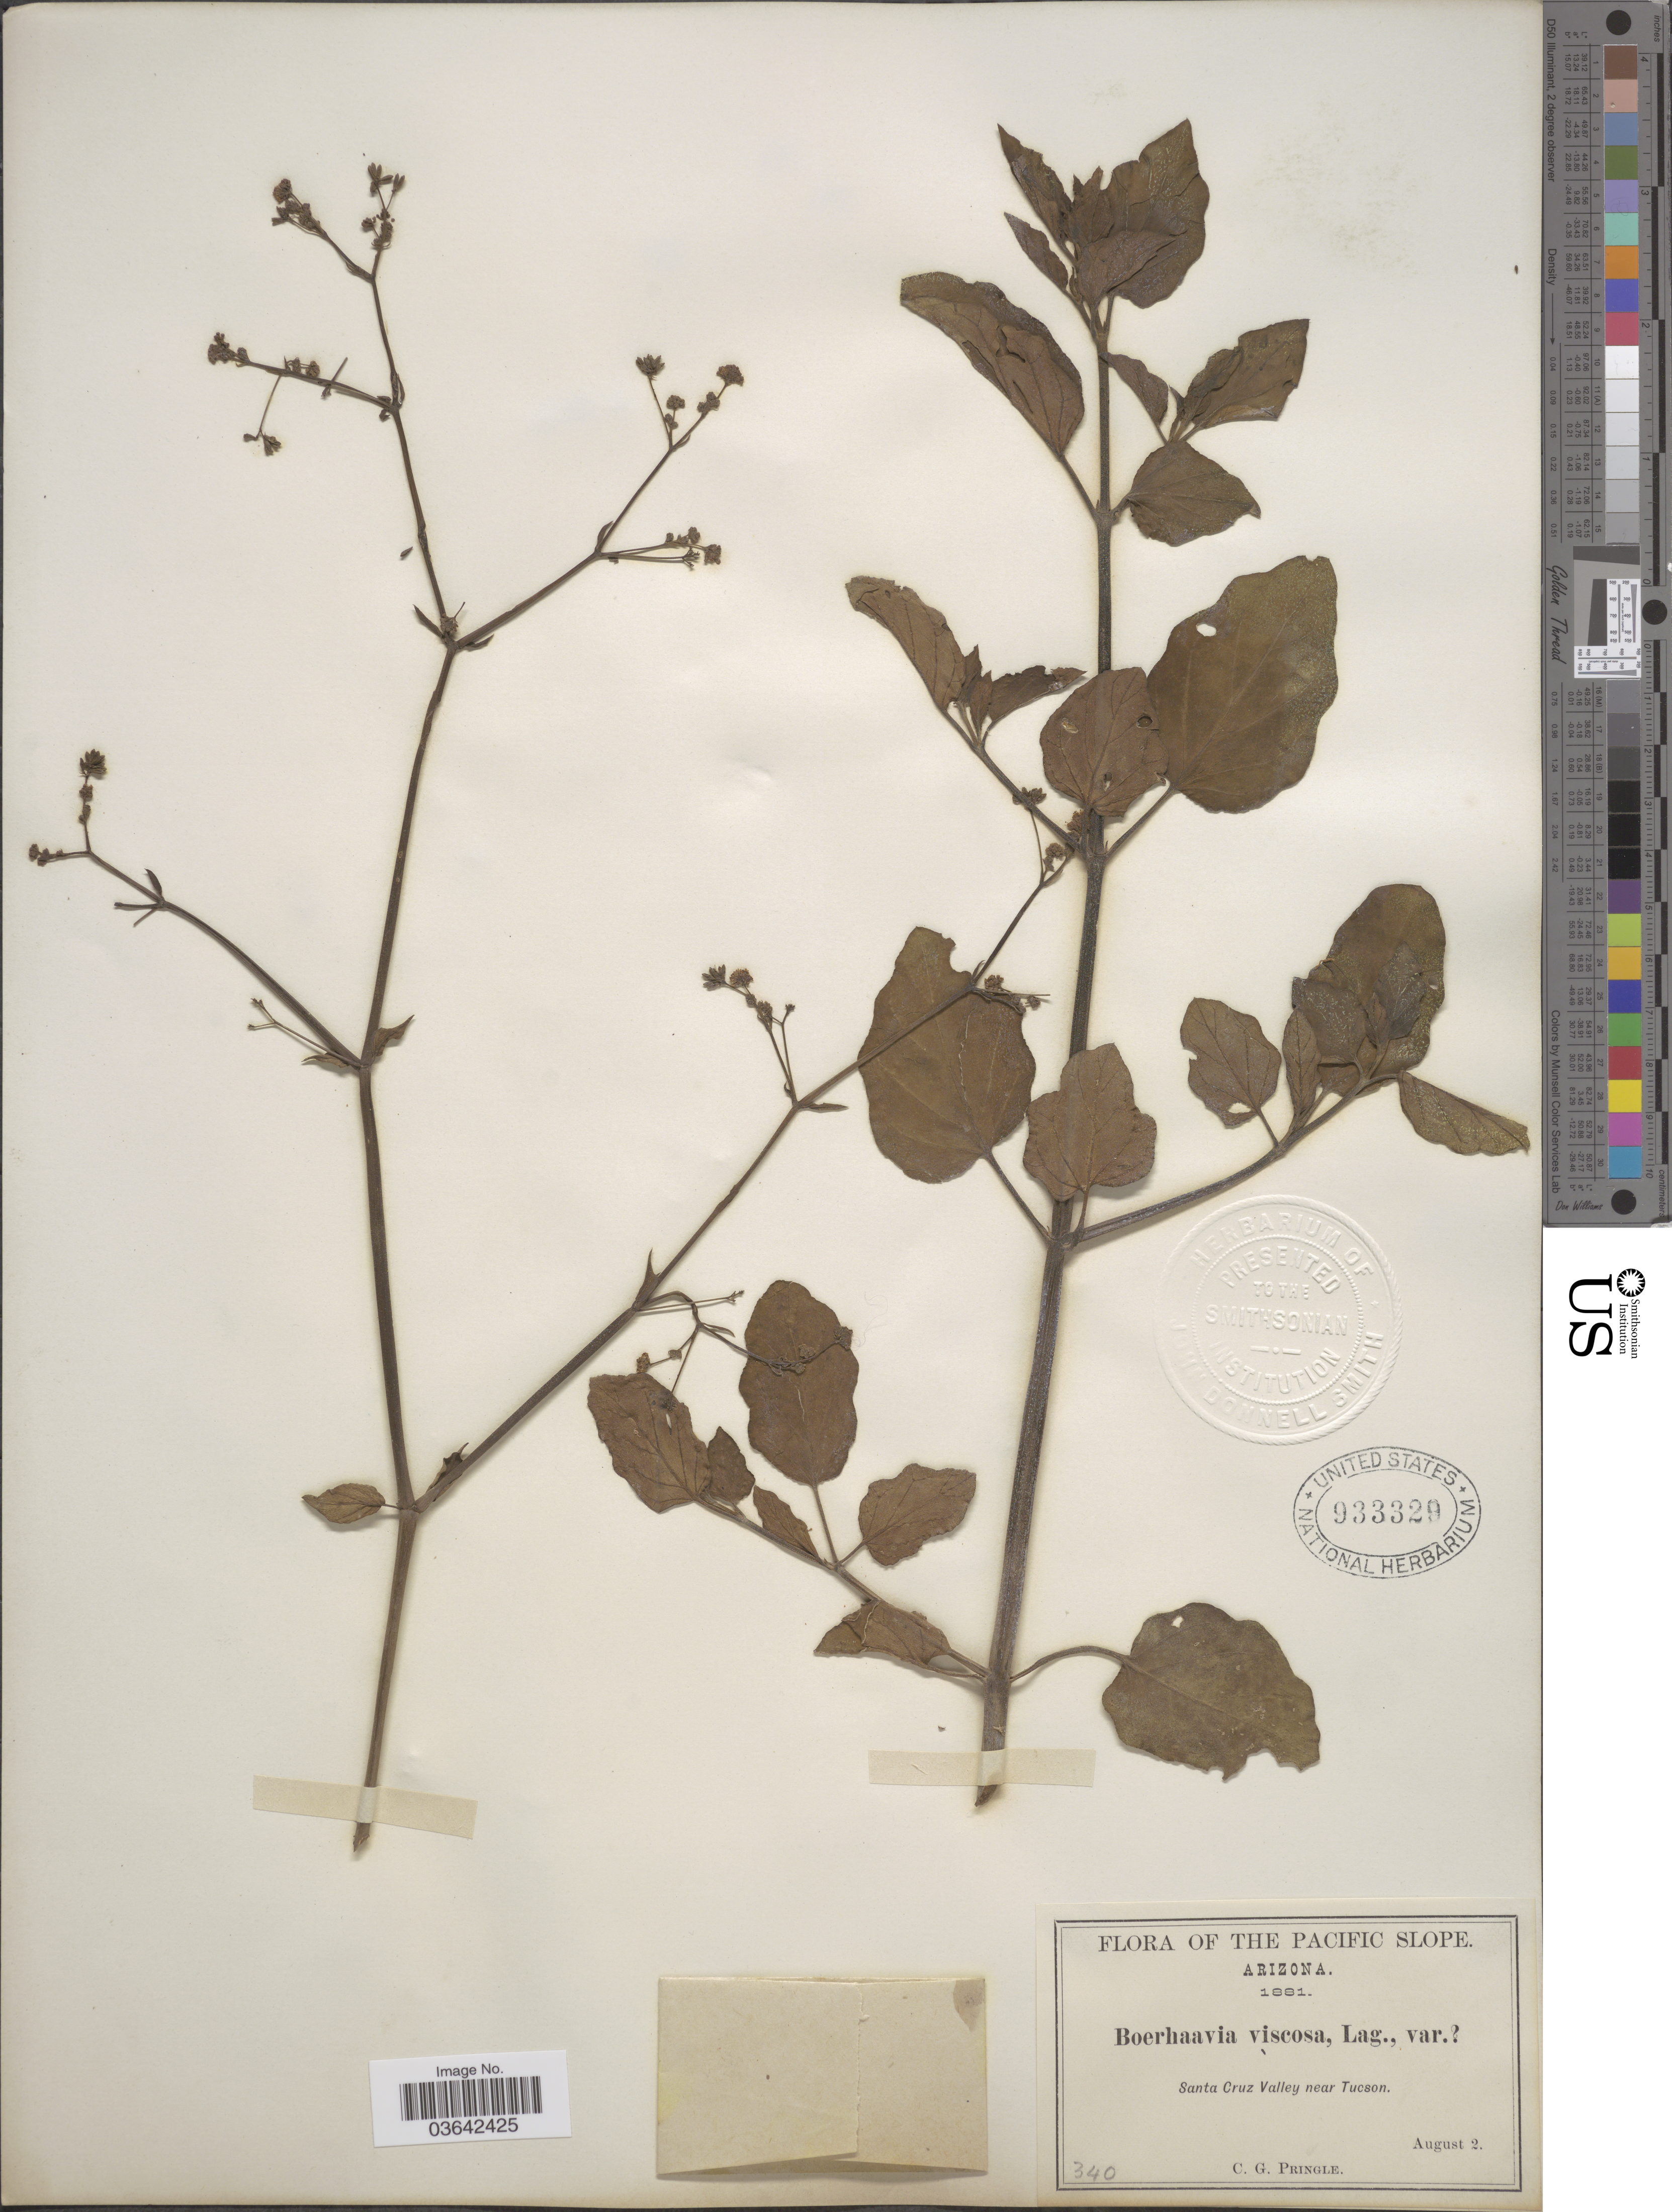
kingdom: Plantae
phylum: Tracheophyta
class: Magnoliopsida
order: Caryophyllales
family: Nyctaginaceae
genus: Boerhavia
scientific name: Boerhavia coccinea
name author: Mill.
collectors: C. G. Pringle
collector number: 340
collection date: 1881-08-02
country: United States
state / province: Arizona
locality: The Pacific Slope. Santa Cruz Valley near Tucson.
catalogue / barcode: US 933329